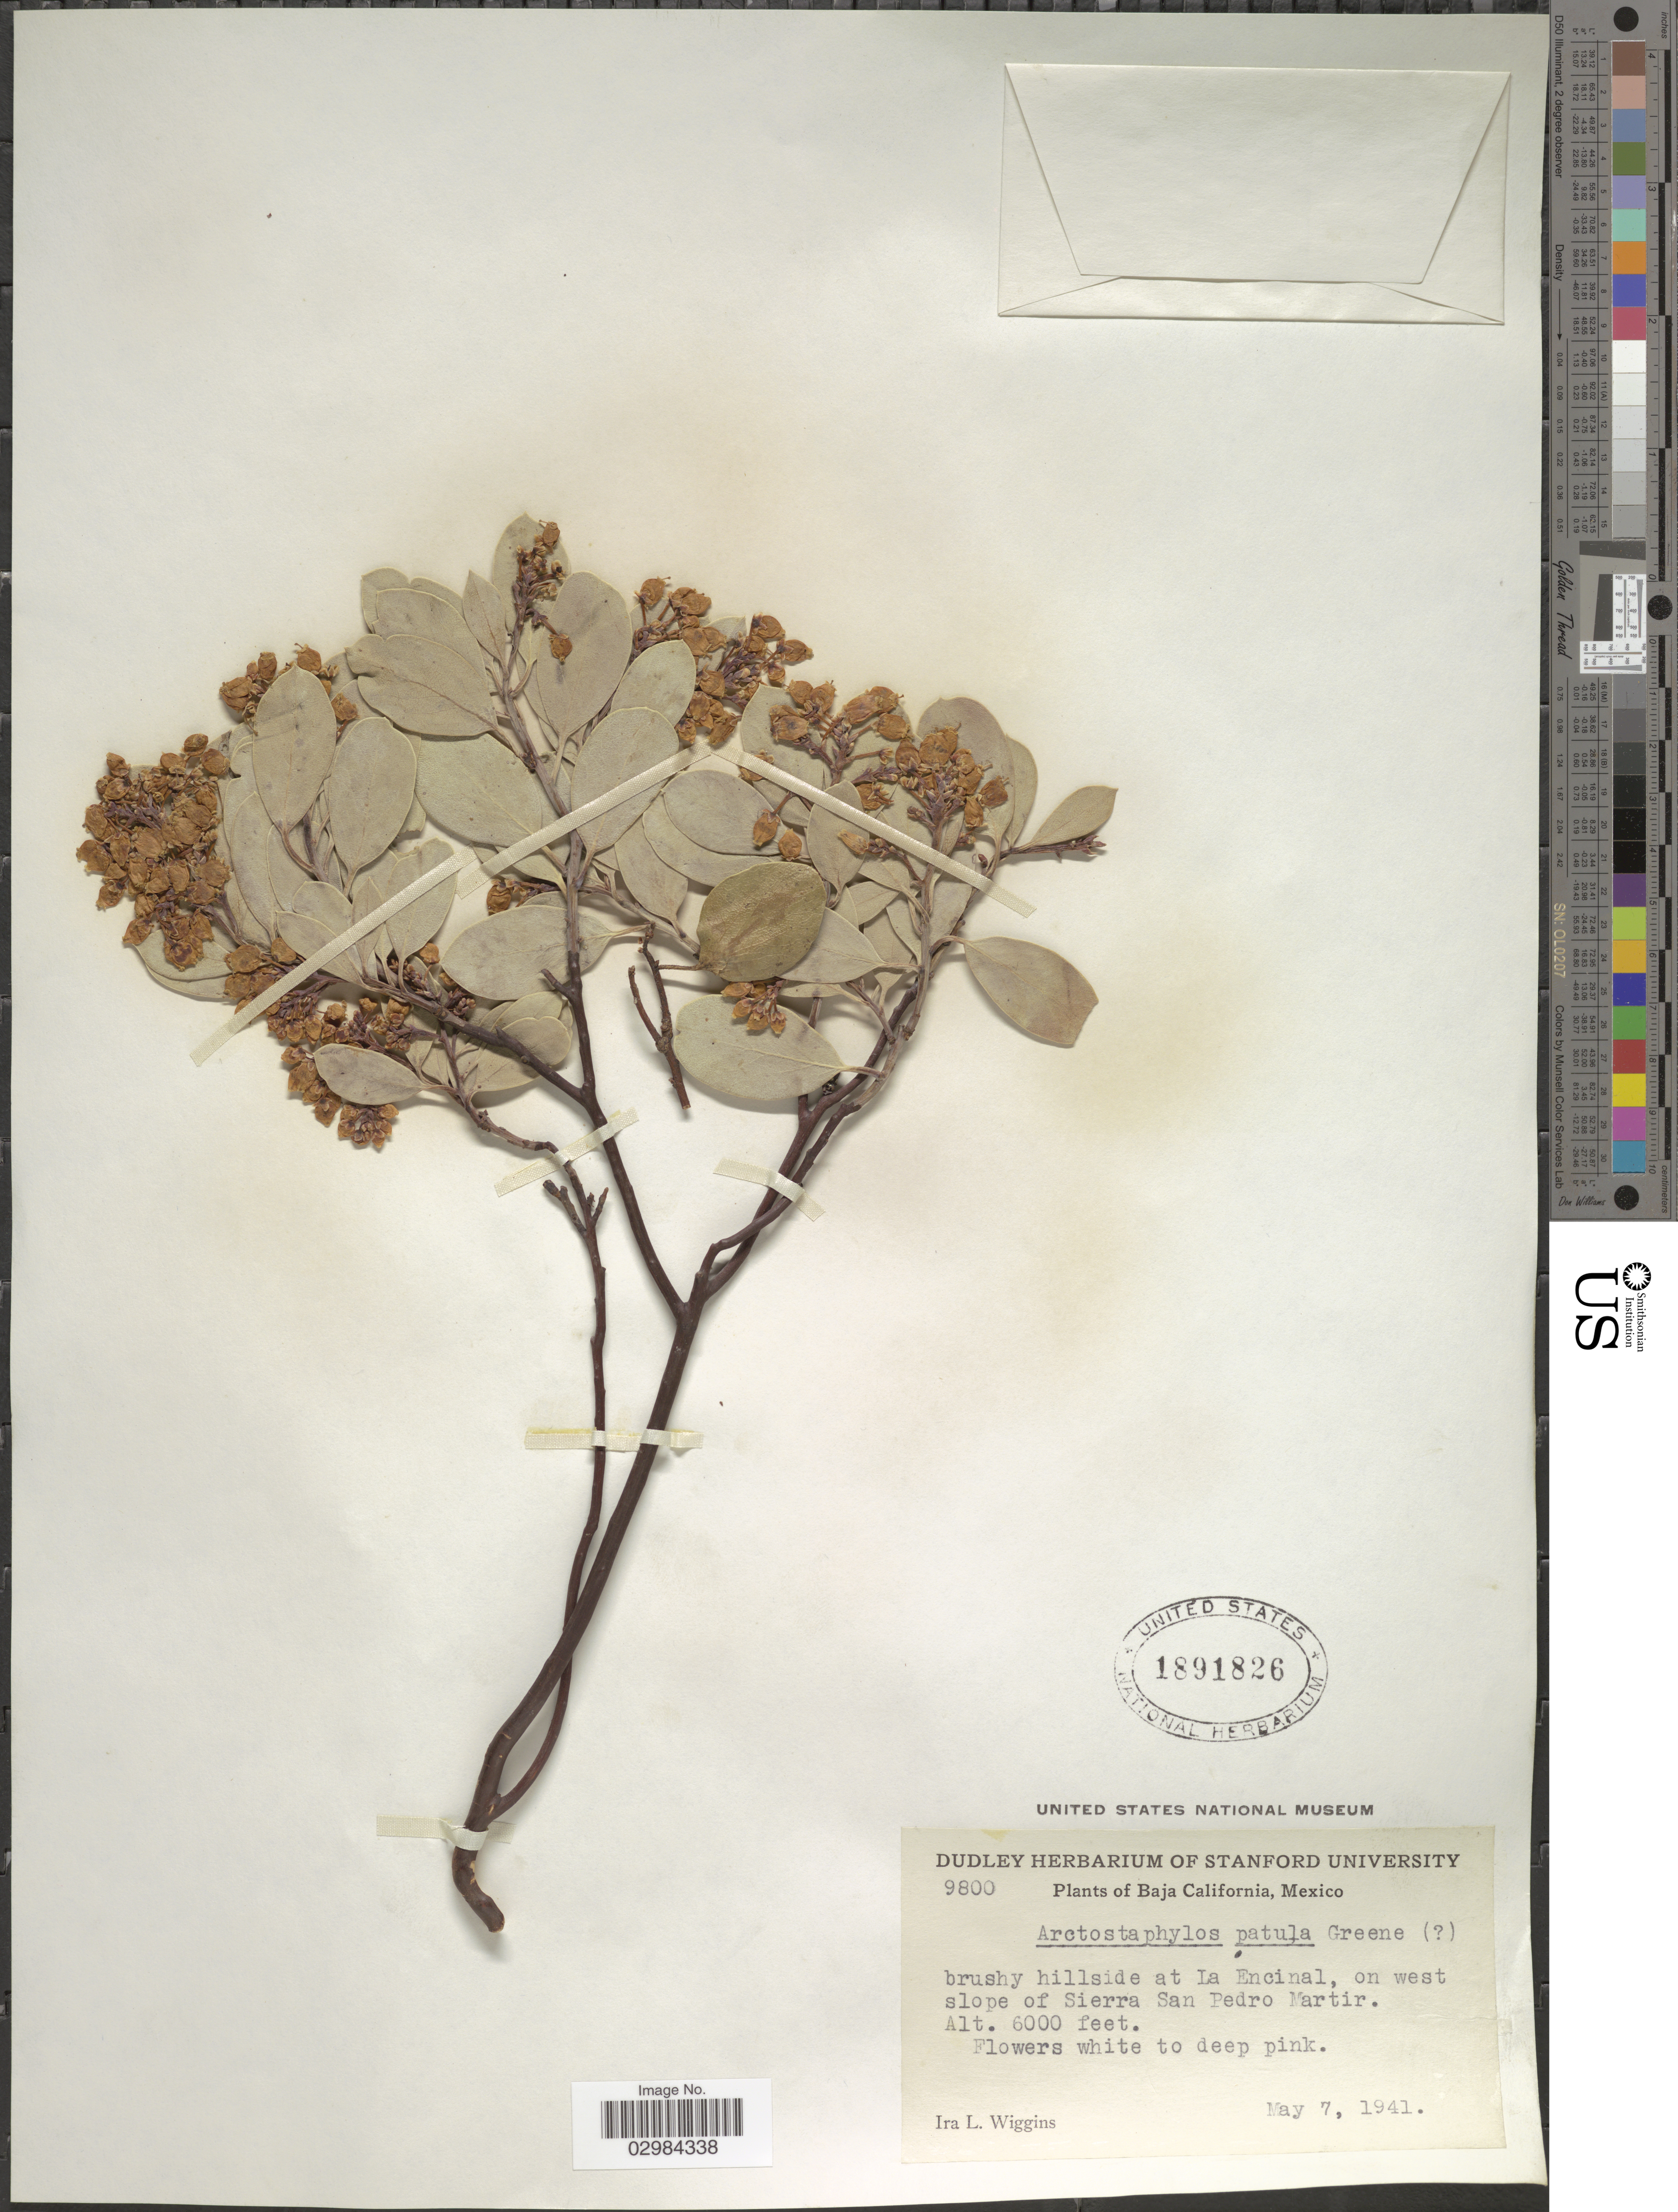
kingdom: Plantae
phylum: Tracheophyta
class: Magnoliopsida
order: Ericales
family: Ericaceae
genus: Arctostaphylos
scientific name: Arctostaphylos patula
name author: Greene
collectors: I. L. Wiggins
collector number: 9800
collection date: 1941-05-07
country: Mexico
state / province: Baja California Norte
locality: Brushy hillside at La Encinal, on west slope of Sierra San Pedro Martir.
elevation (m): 1829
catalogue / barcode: US 1891826